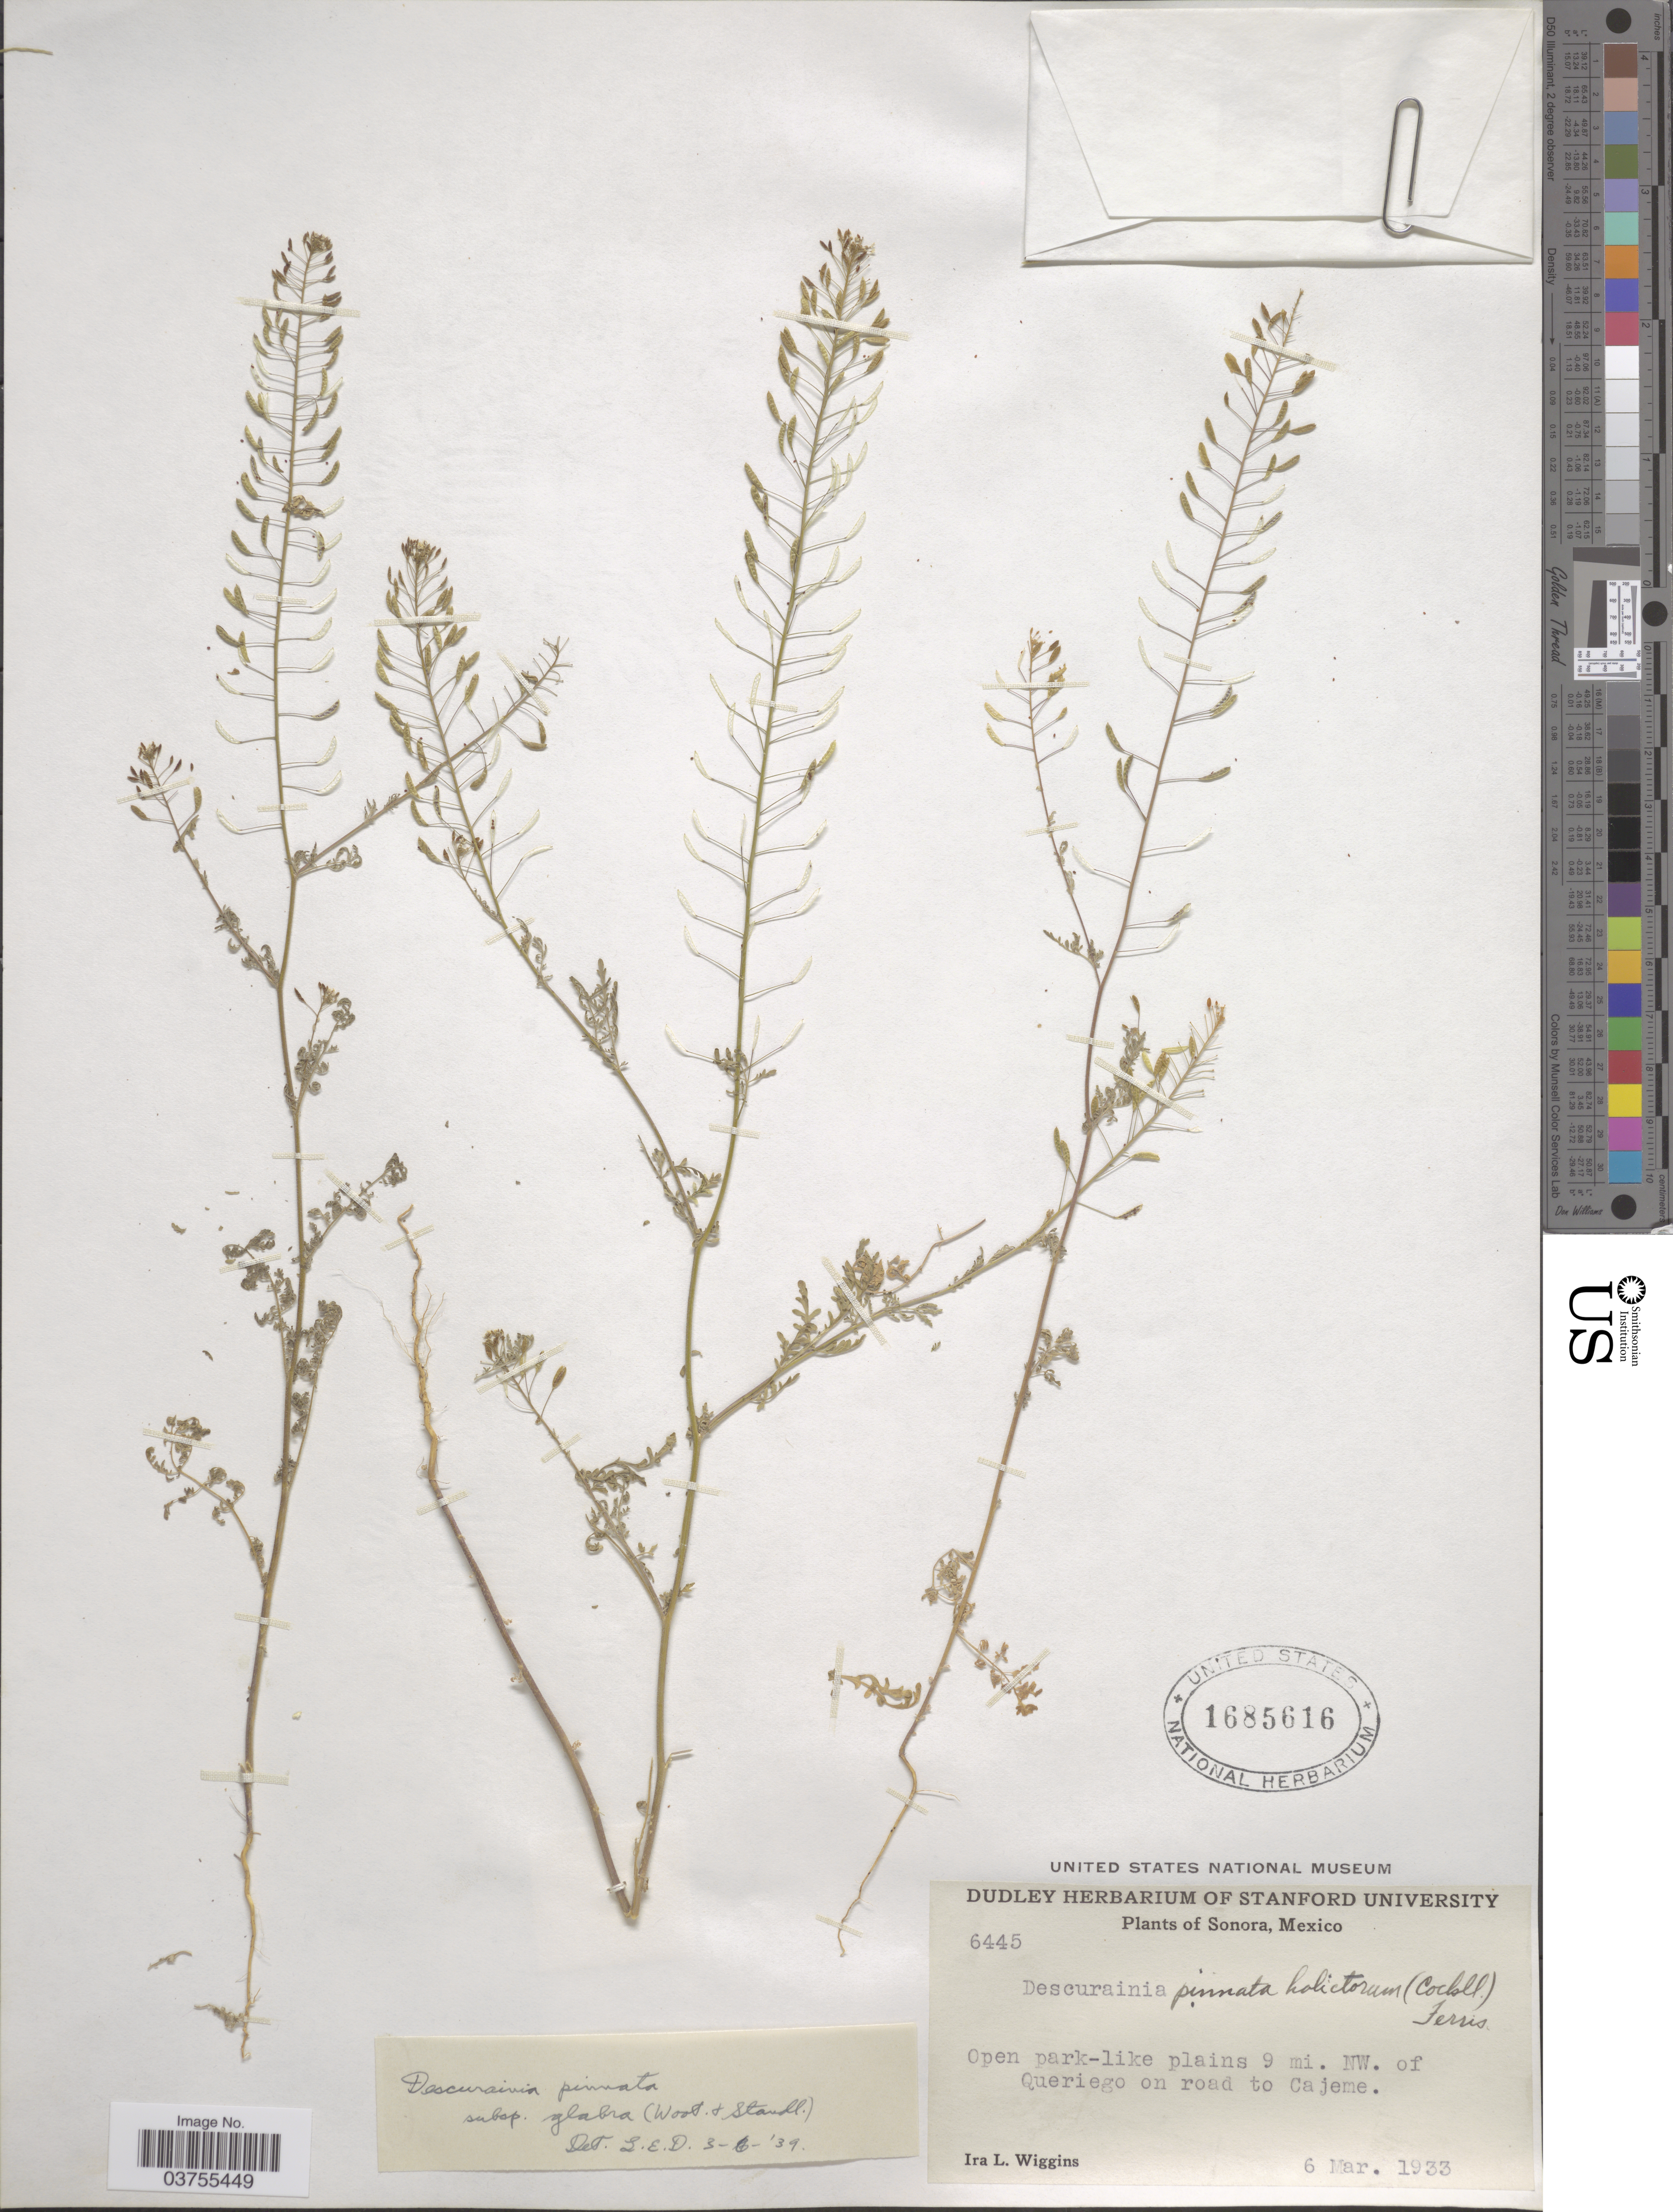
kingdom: Plantae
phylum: Tracheophyta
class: Magnoliopsida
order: Brassicales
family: Brassicaceae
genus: Descurainia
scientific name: Descurainia pinnata subsp. glabra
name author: (Wooton & Standl.) Detling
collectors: I. L. Wiggins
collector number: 6445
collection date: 1933-03-06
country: Mexico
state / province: Sonora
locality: Open park-like plains 9 mi. NW. of Queriego on road to Cajeme.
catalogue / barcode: US 1685616